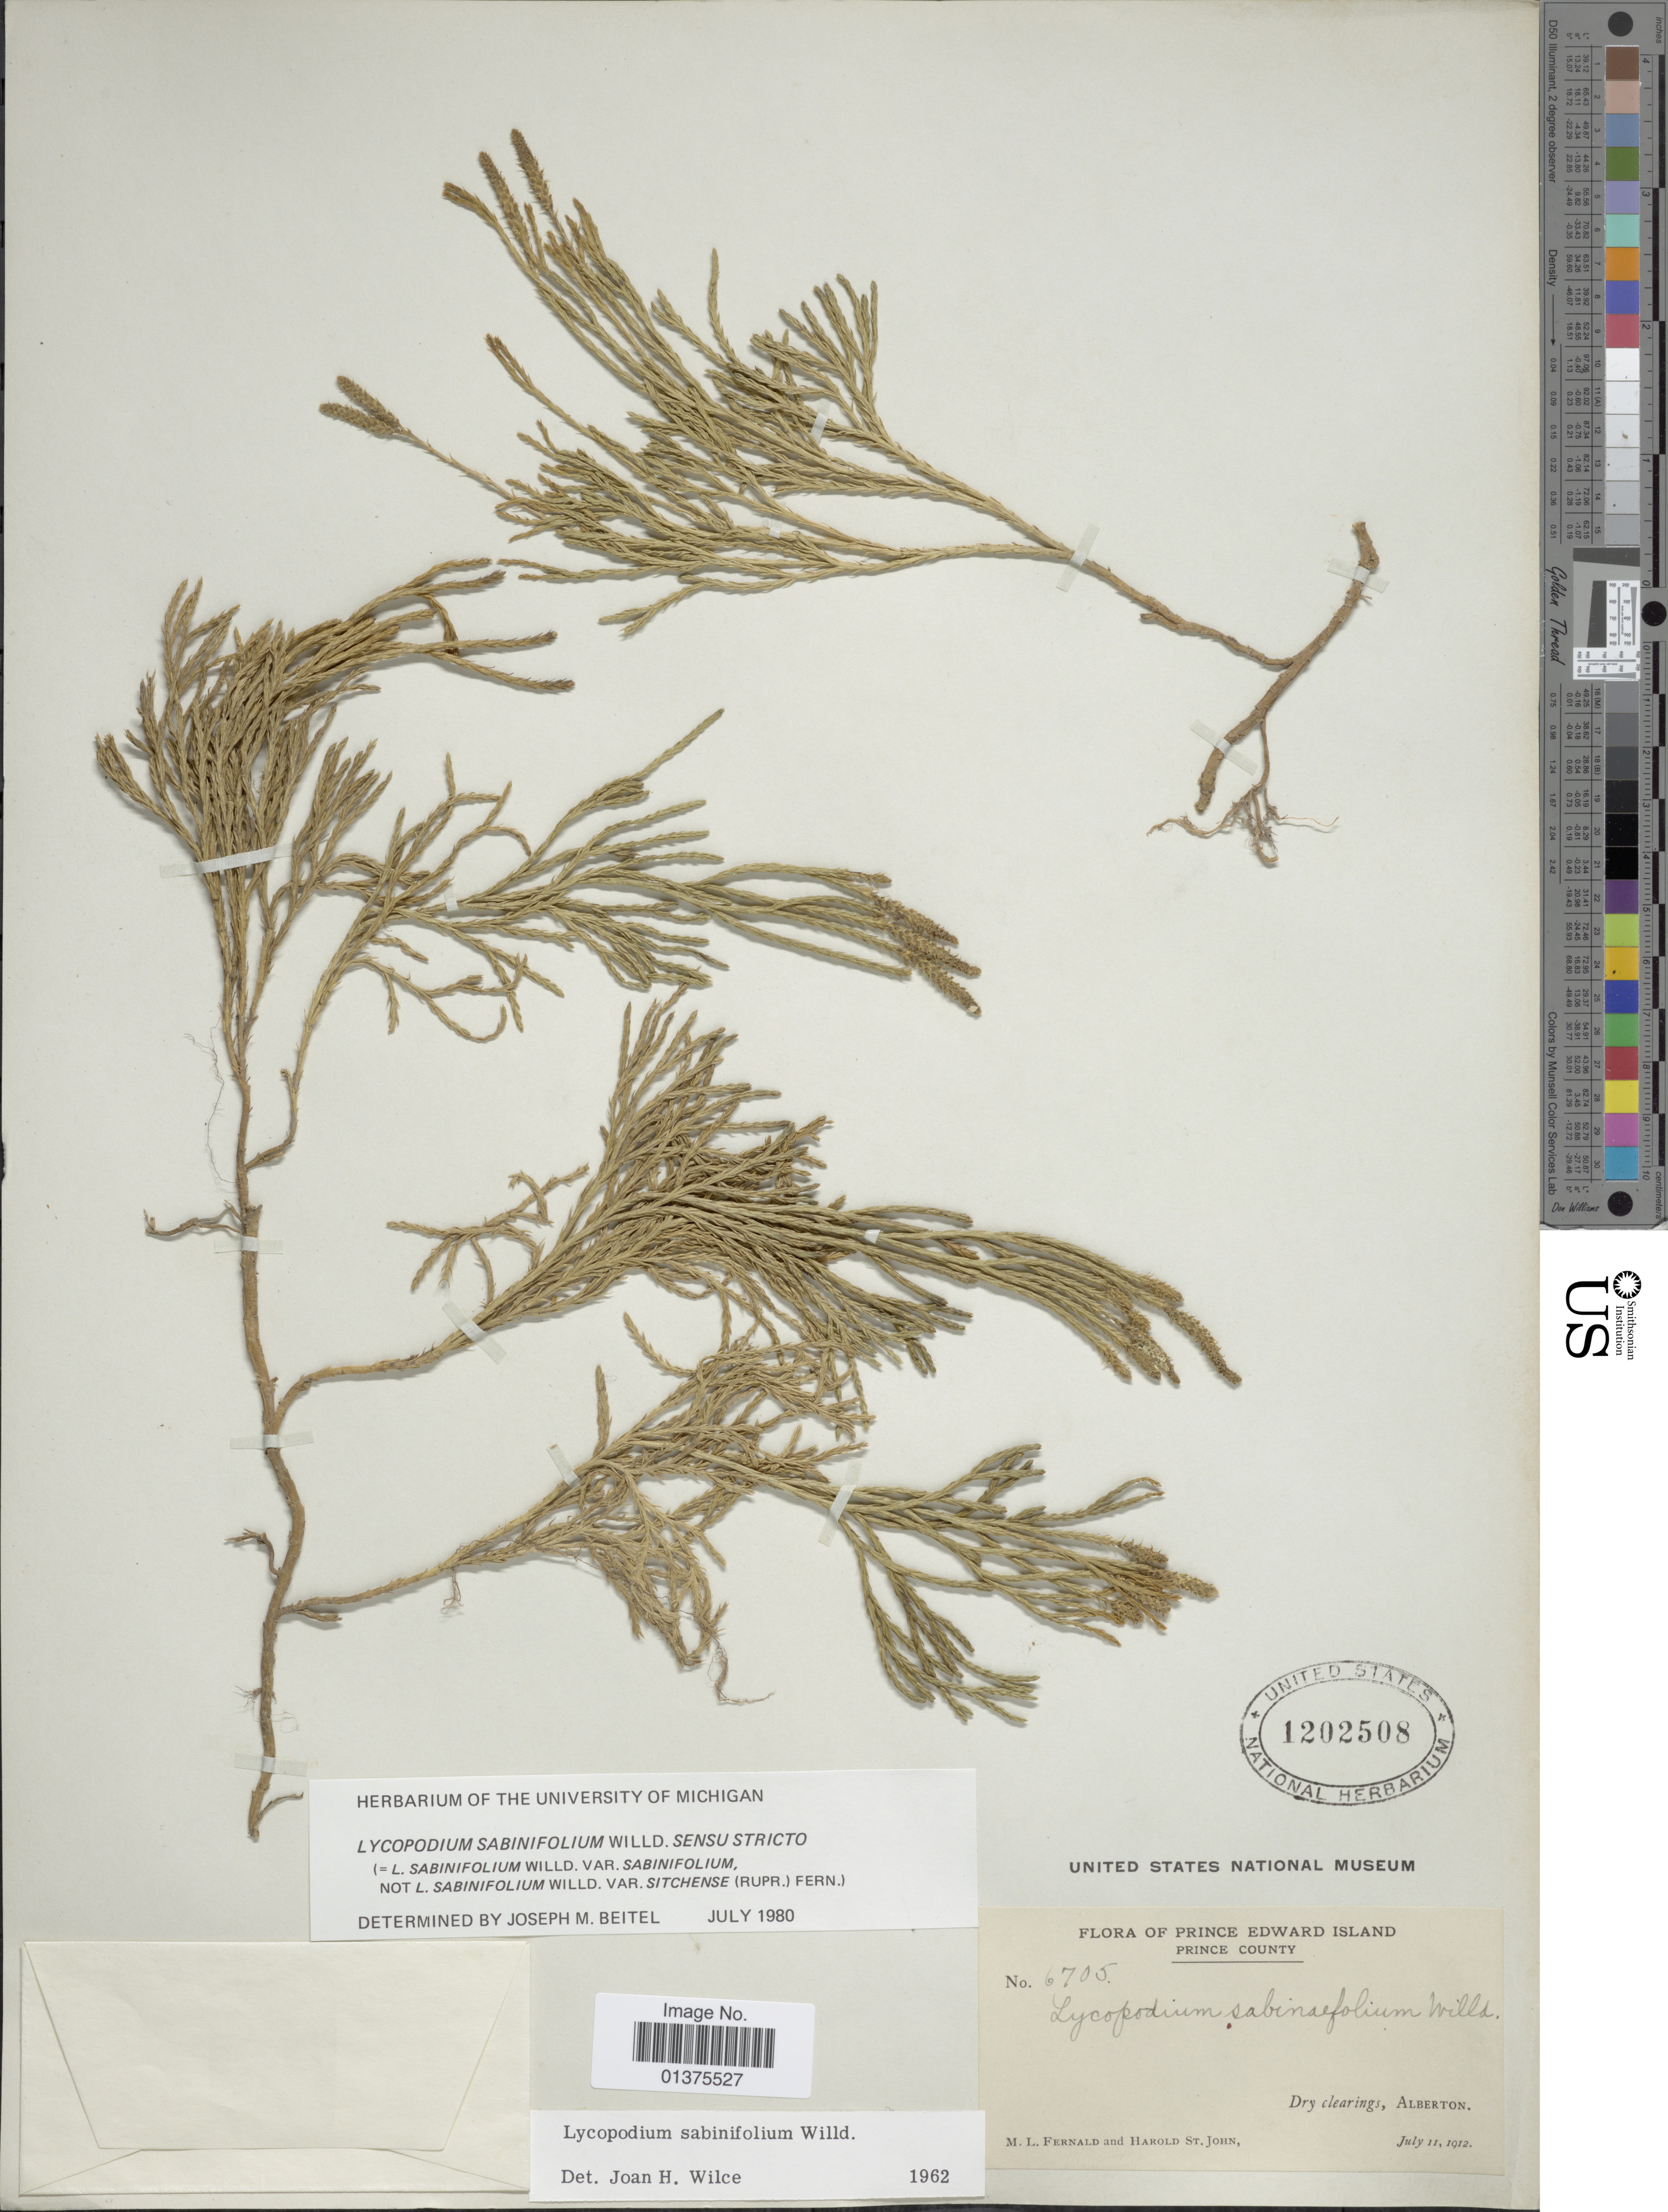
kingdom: Plantae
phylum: Tracheophyta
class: Lycopodiopsida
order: Lycopodiales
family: Lycopodiaceae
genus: Diphasiastrum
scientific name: Diphasiastrum x sabinifolium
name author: (Willd.) Holub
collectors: M. L. Fernald & H. St. John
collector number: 6705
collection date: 1912-07-11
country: Canada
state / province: Prince Edward Island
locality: Prince County, Dry clearings, Alberton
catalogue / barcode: US 1202508